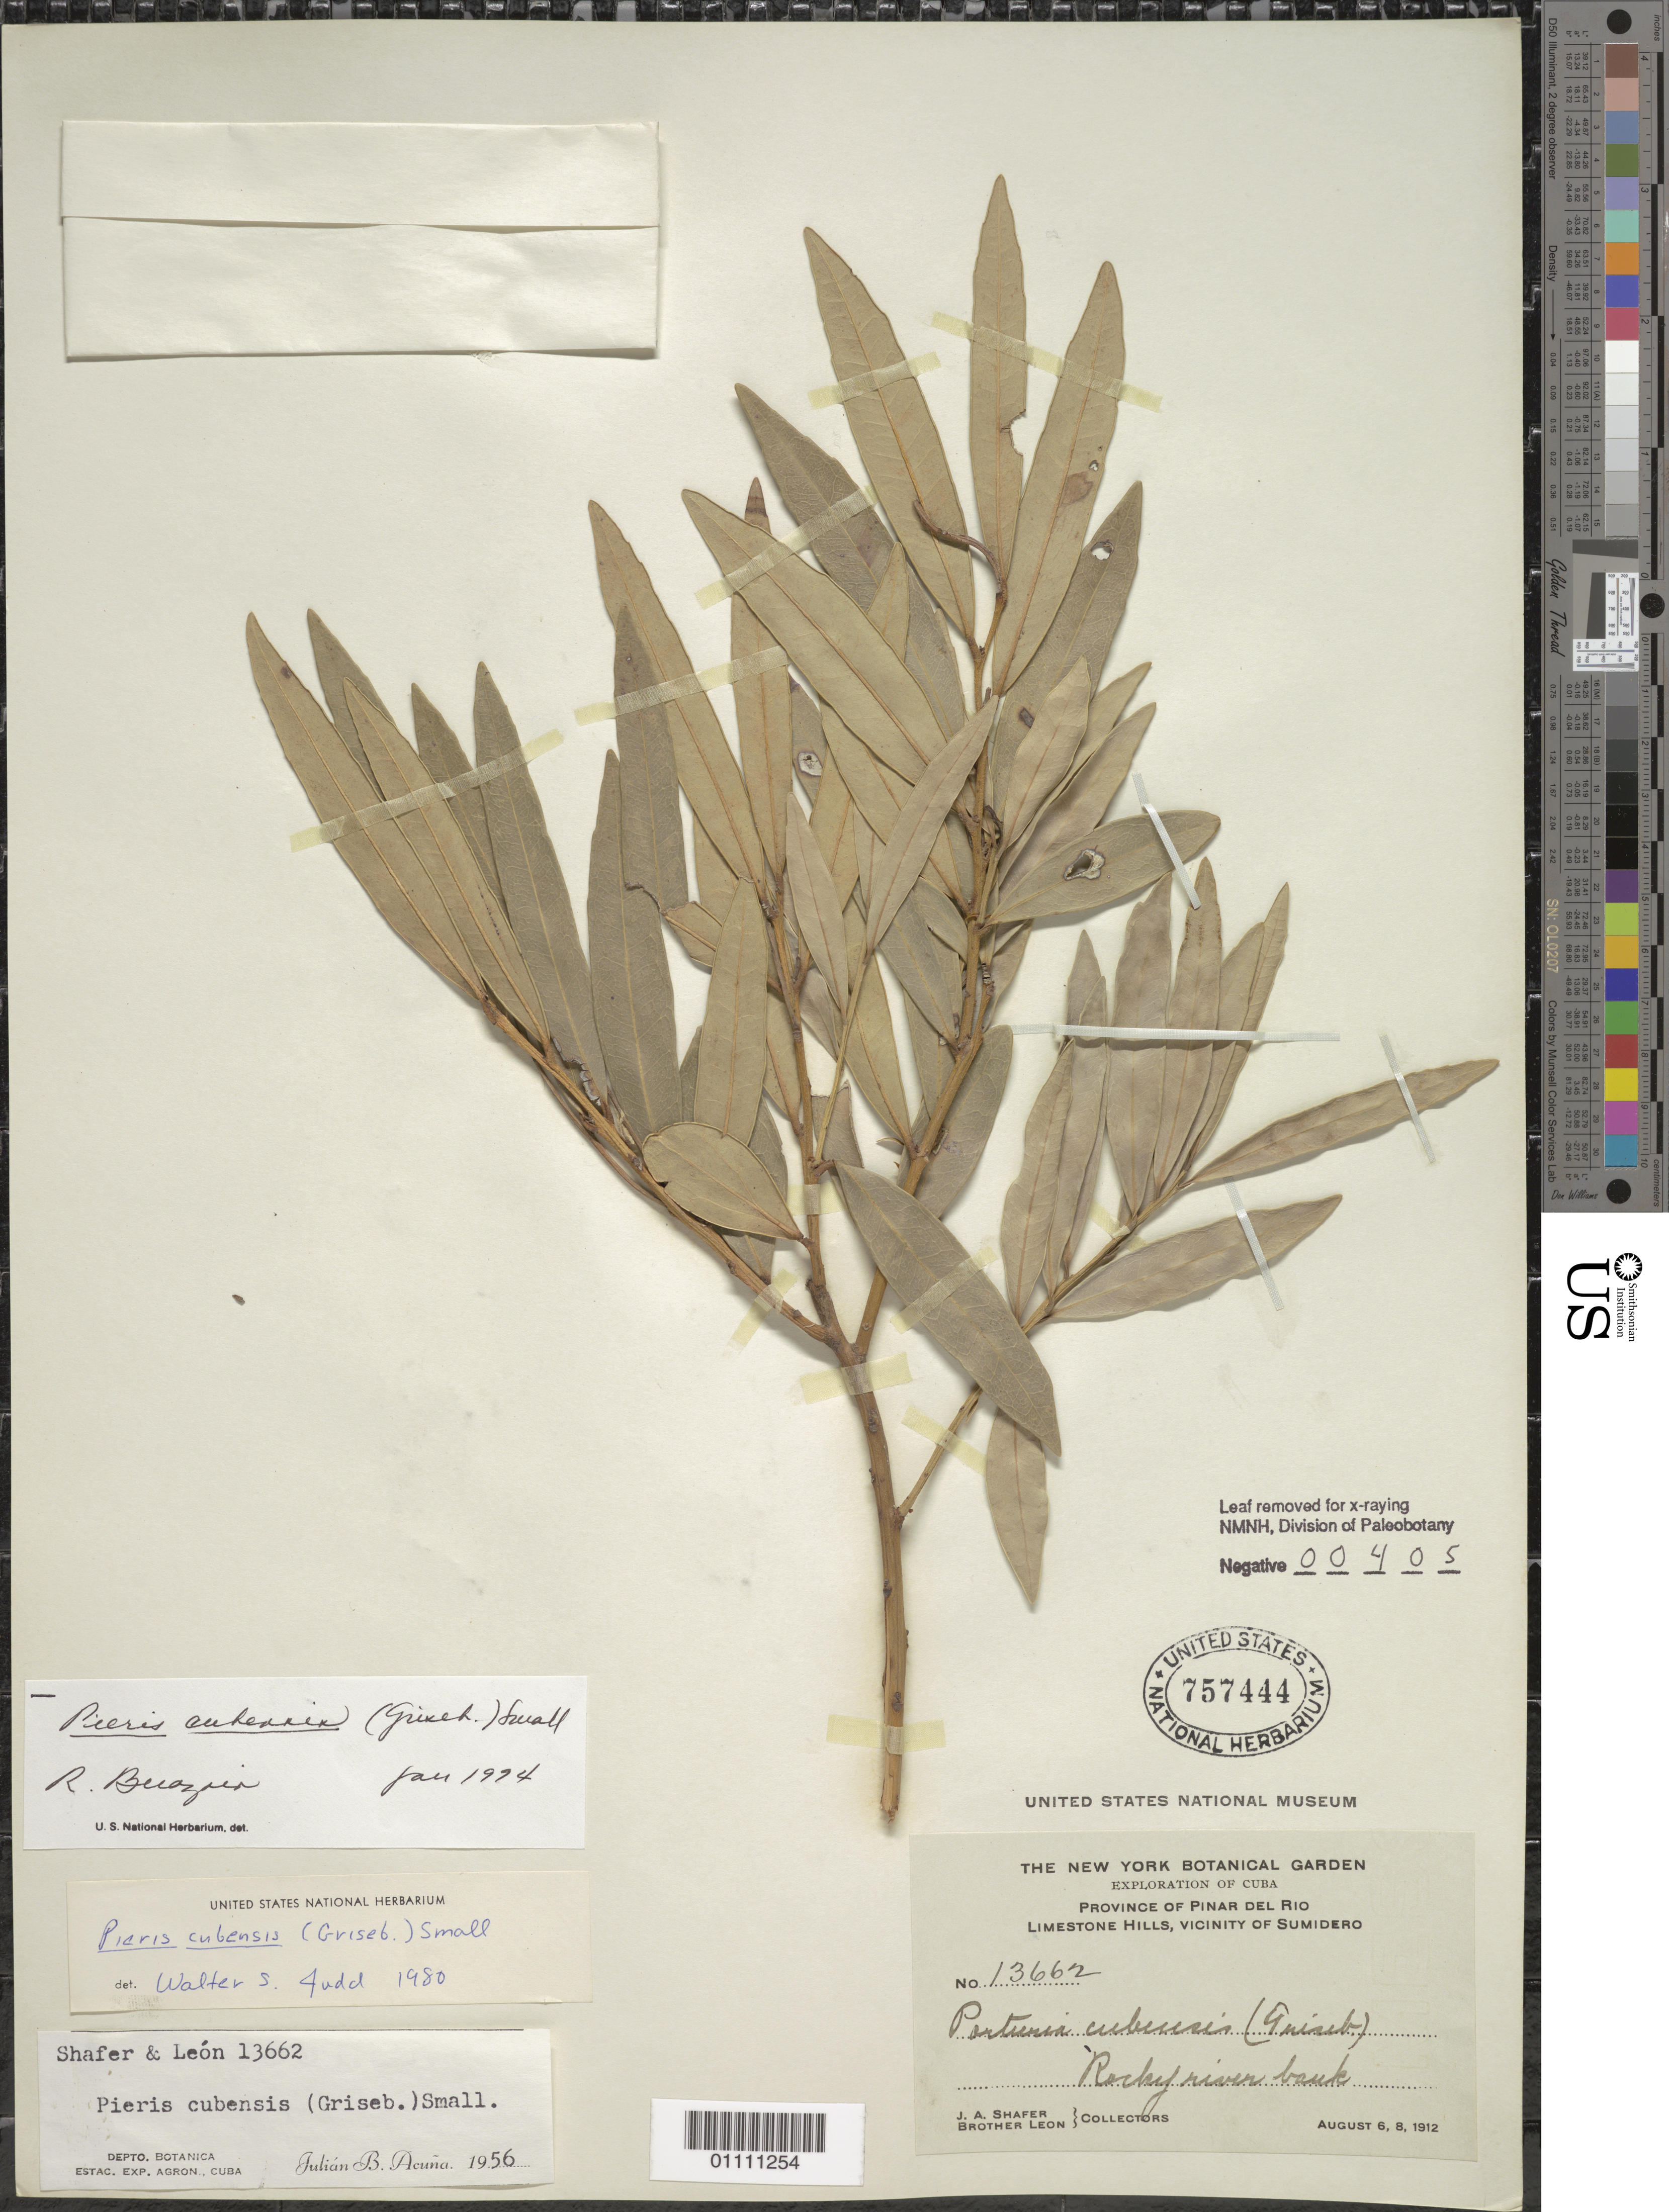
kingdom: Plantae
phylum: Tracheophyta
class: Magnoliopsida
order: Ericales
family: Ericaceae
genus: Pieris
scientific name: Pieris cubensis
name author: (Griseb.) Small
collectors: J. A. Shafer & Bro. León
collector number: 13662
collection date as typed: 06 Aug 1912 and 08 Aug 1912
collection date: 1912-08-06,1912-08-08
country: Cuba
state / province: Pinar del Rio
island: Cuba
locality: Limestone Hills, vicinity of Sumidero Rocky river bank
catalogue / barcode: US 757444